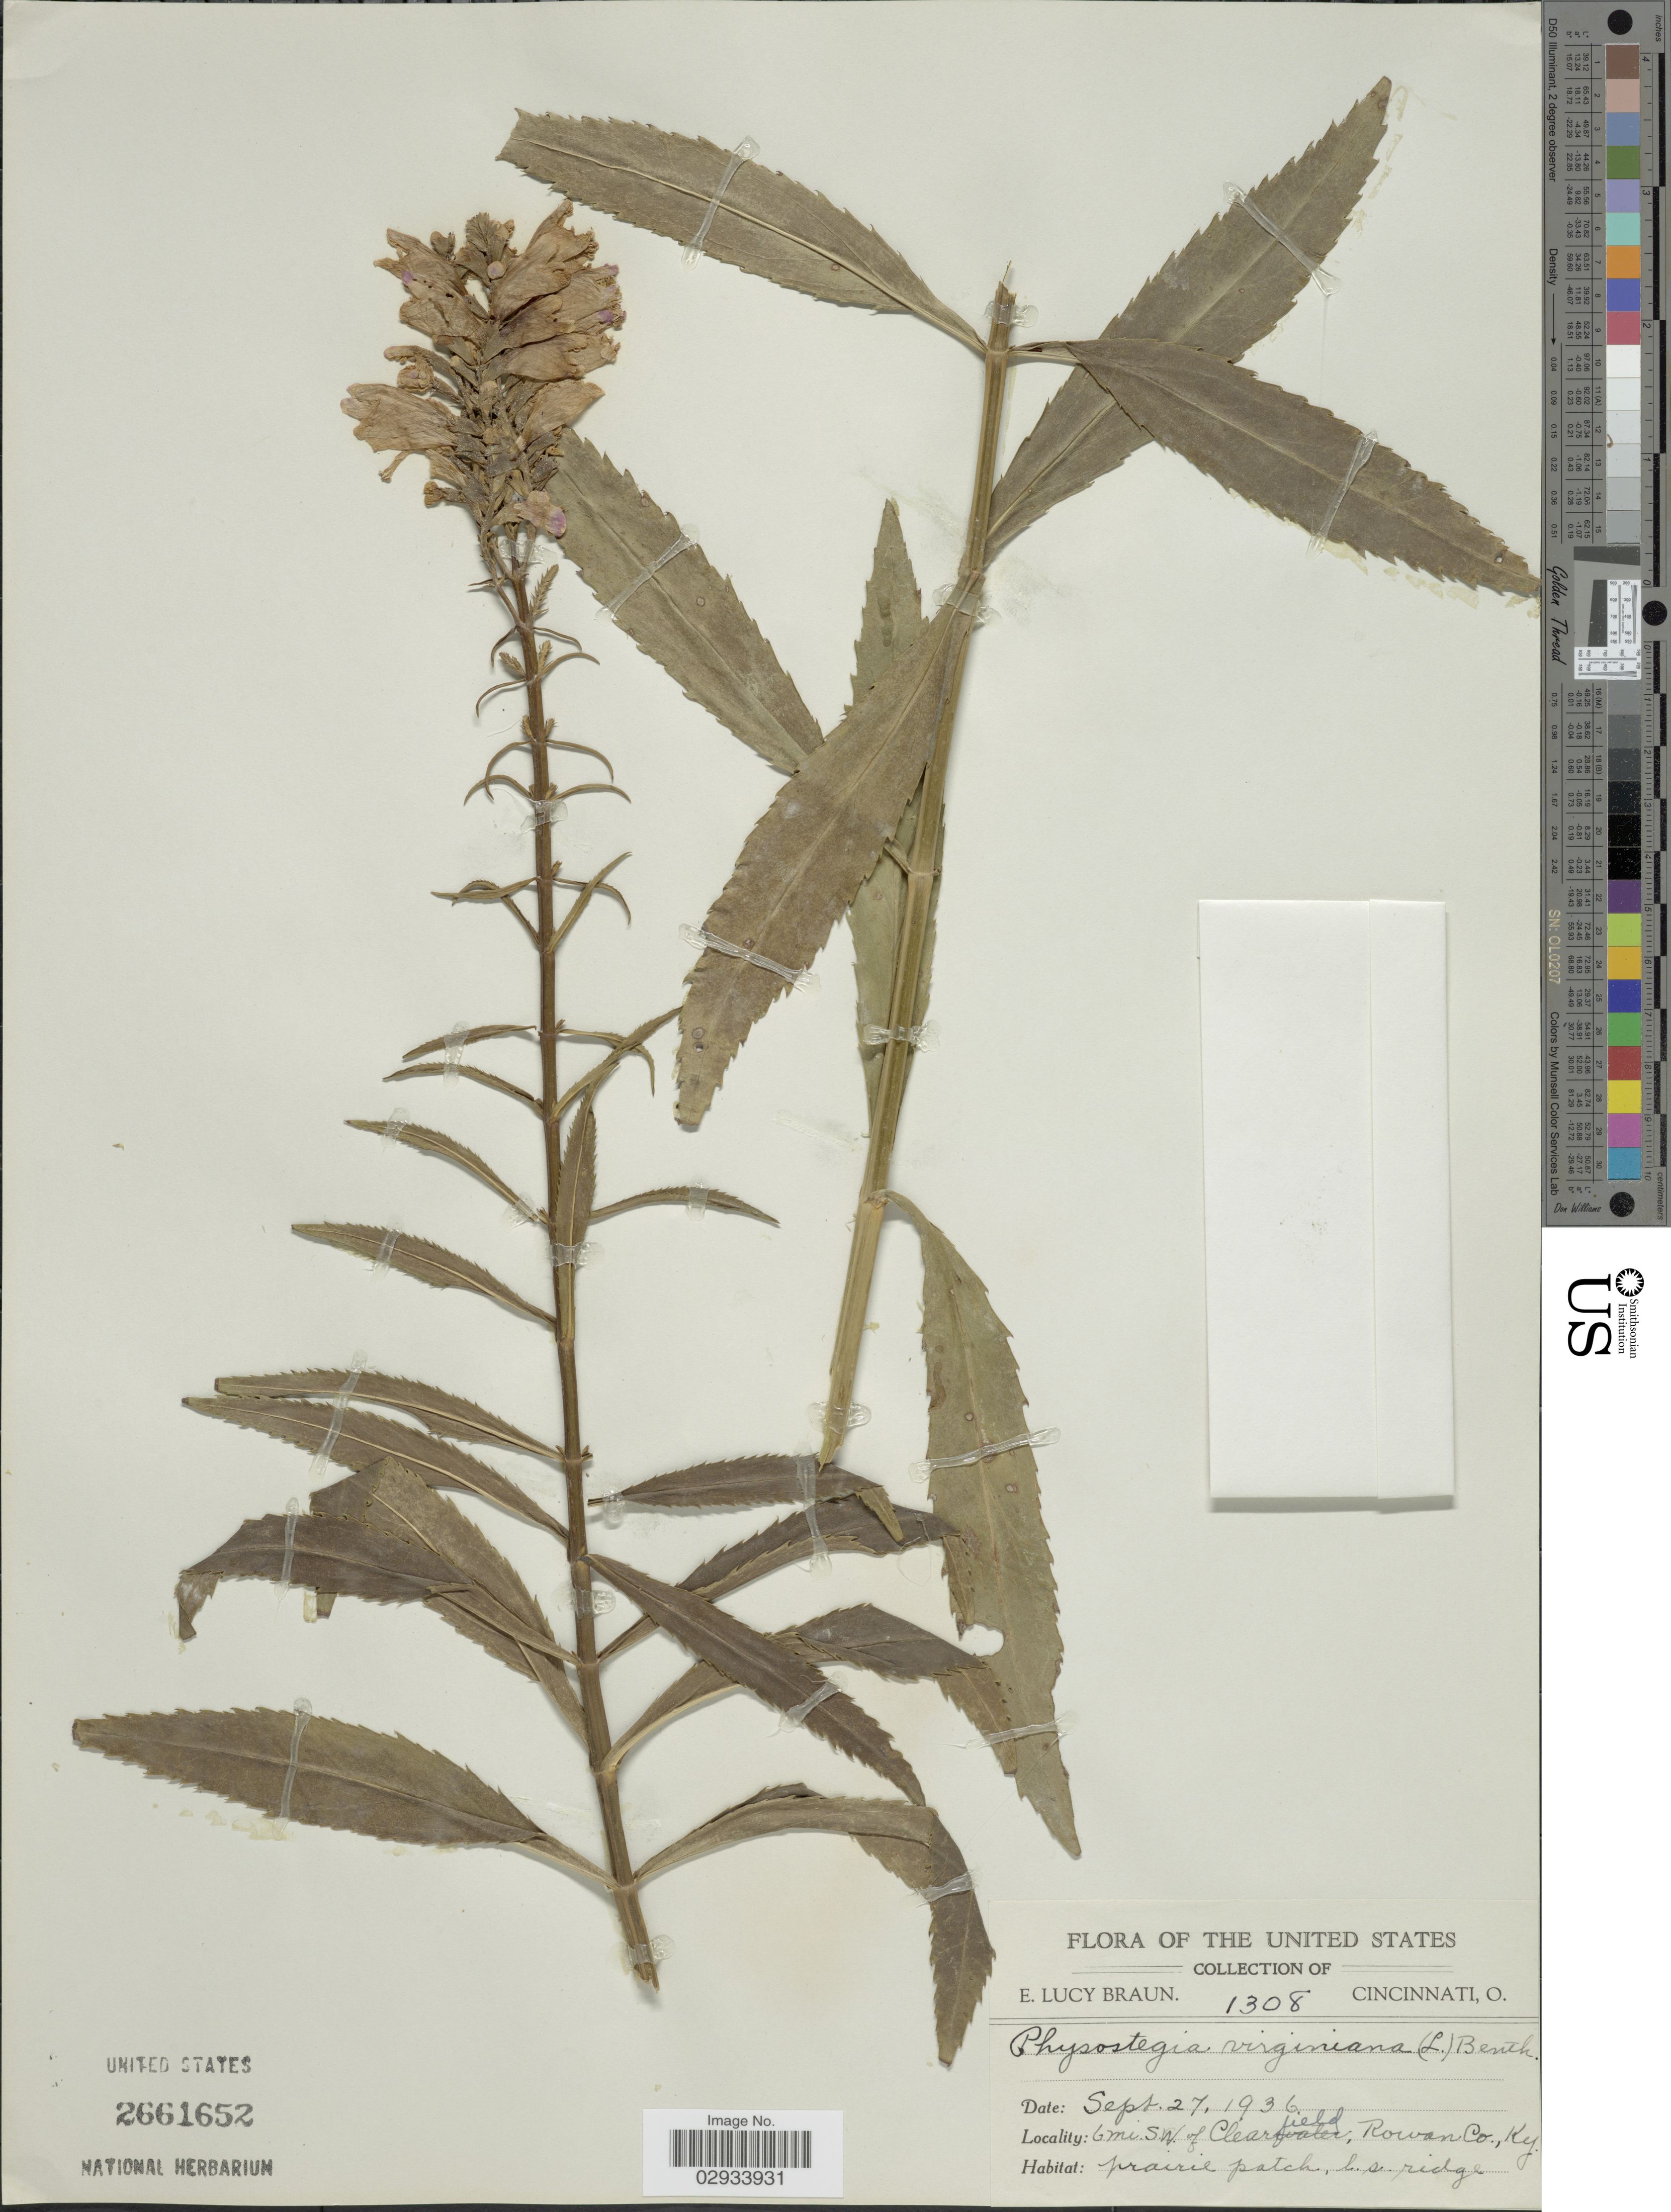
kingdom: Plantae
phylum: Tracheophyta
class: Magnoliopsida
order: Lamiales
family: Lamiaceae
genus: Physostegia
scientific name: Physostegia virginiana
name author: (L.) Benth.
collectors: E. L. Braun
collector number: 1308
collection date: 1936-09-27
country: United States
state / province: Kentucky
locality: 6 mi. SW of Clearfield, Rowan Co., Ky.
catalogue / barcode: US 2661652